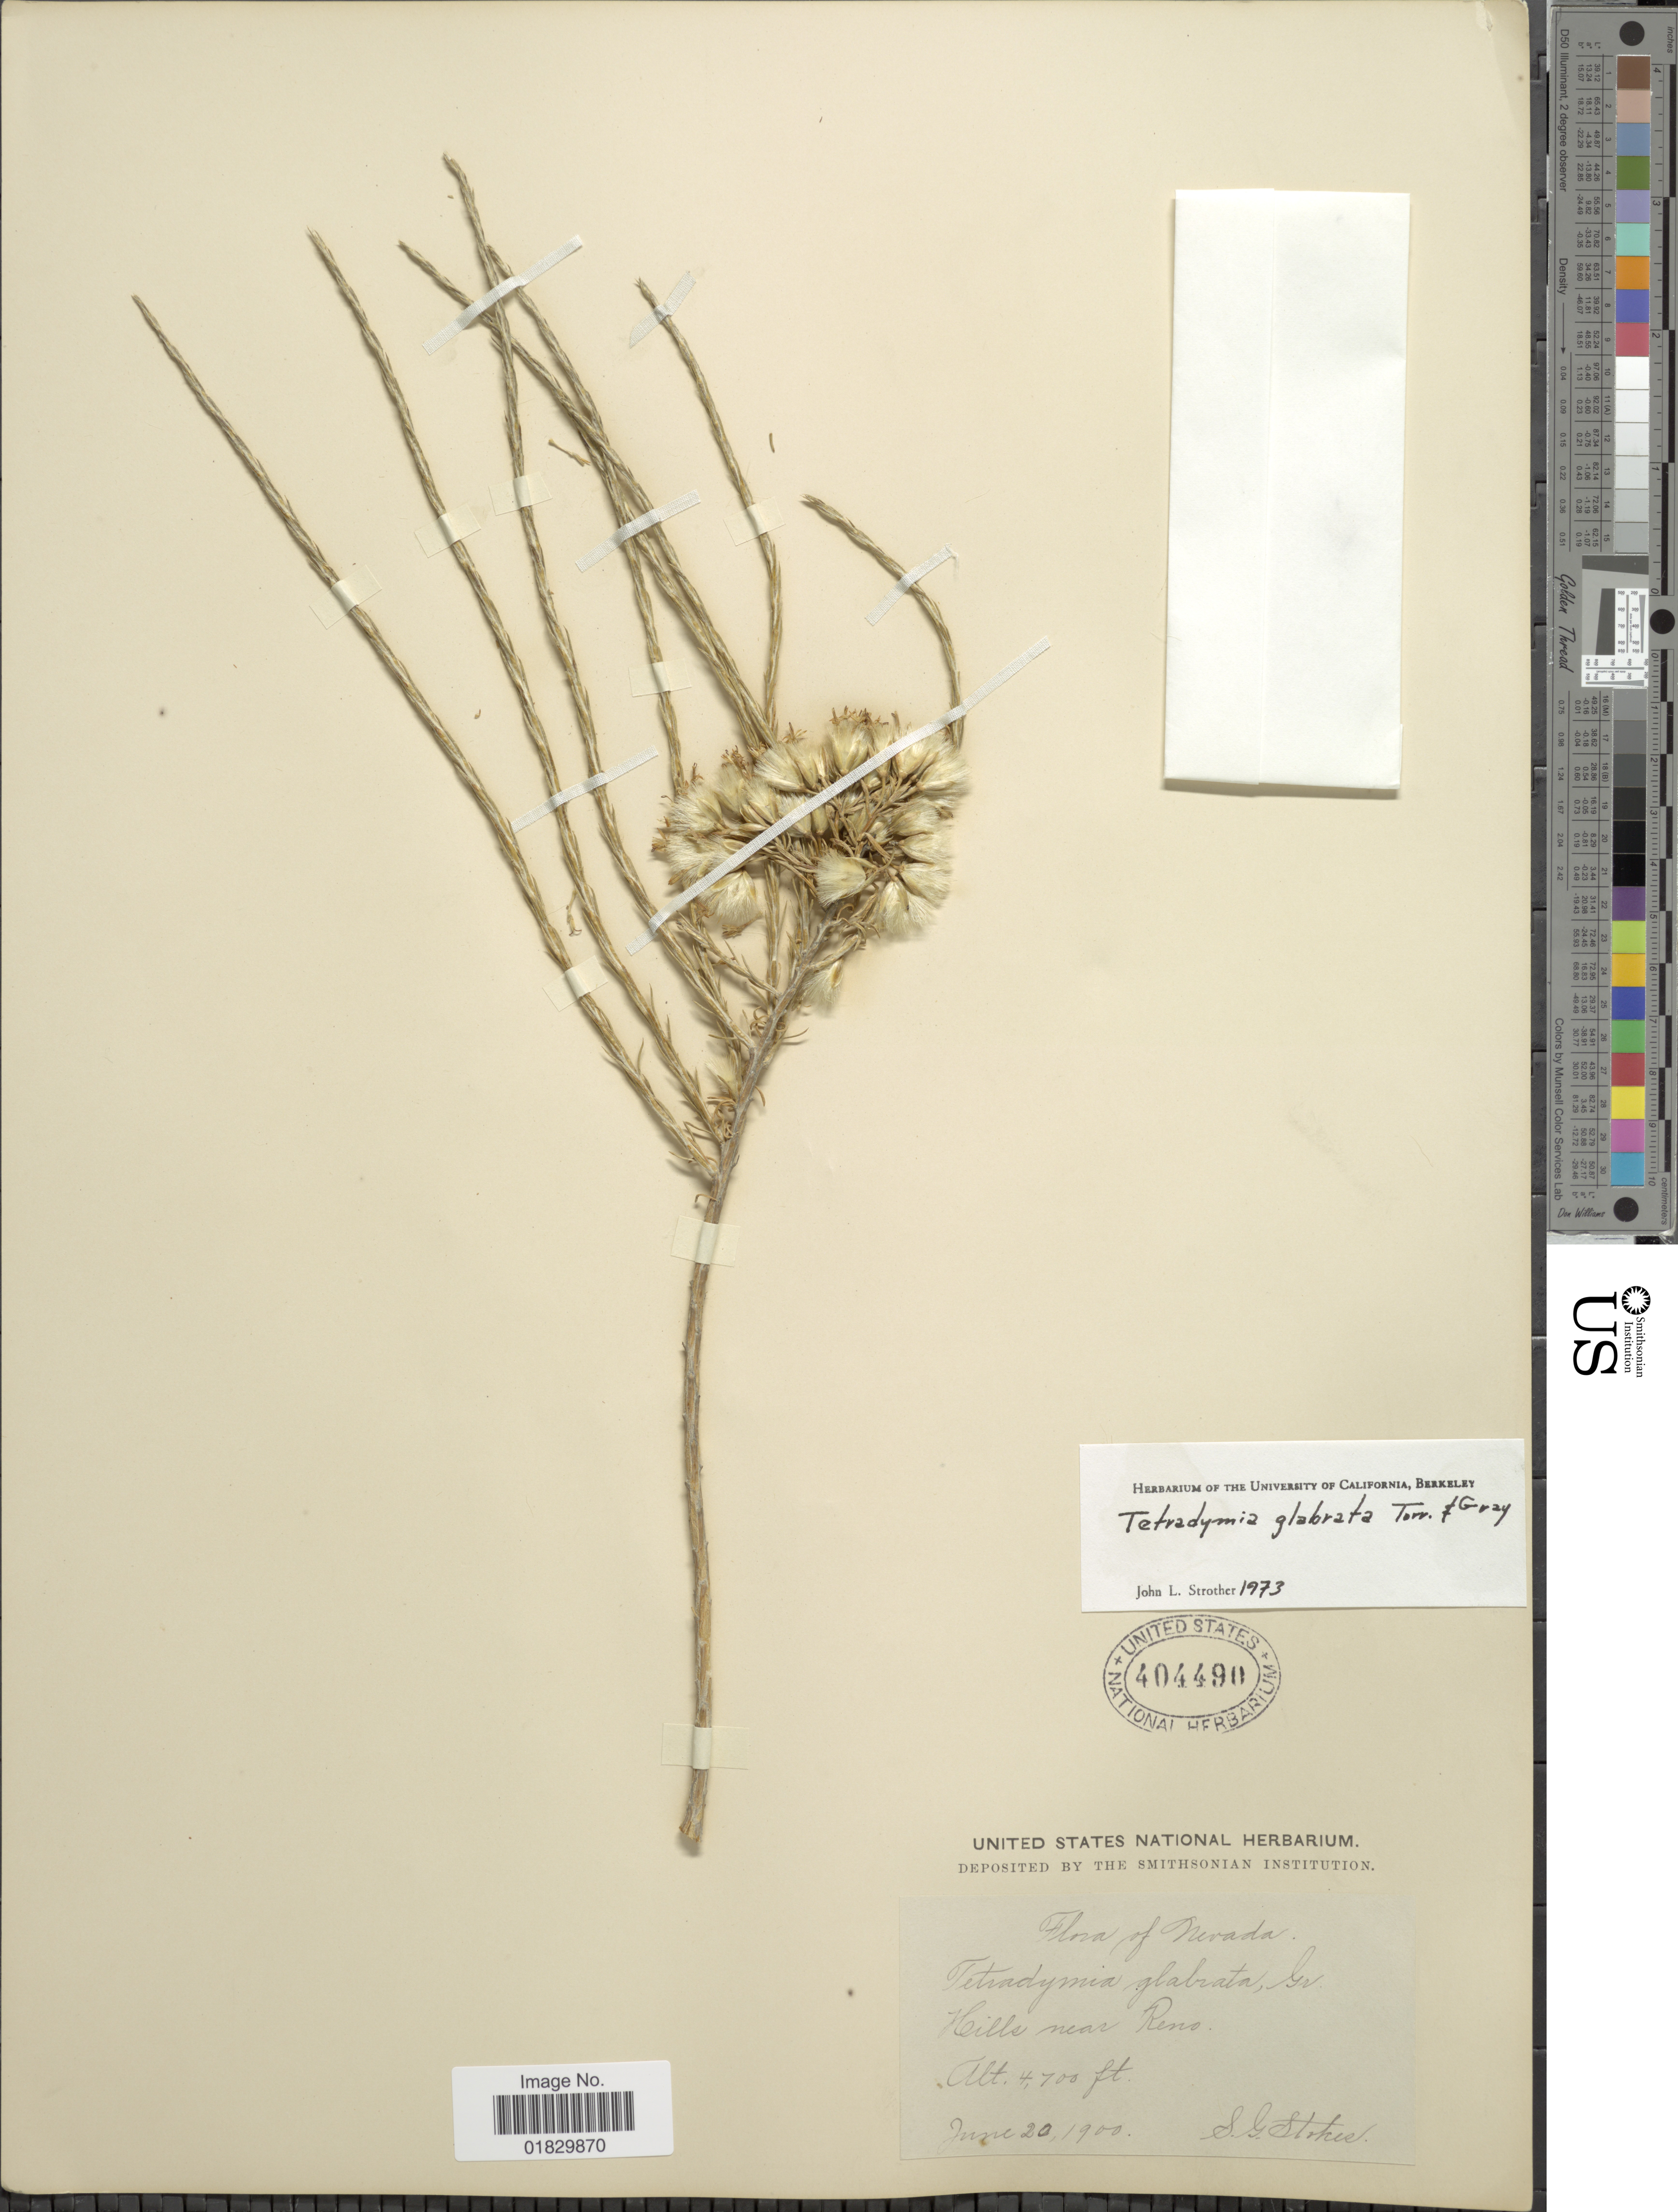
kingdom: Plantae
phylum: Tracheophyta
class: Magnoliopsida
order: Asterales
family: Asteraceae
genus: Tetradymia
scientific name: Tetradymia glabrata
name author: Torr. & A. Gray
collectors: S. G. Stokes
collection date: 1900-06-20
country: United States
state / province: Nevada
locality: Hills near Reno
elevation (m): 1433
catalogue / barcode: US 404490